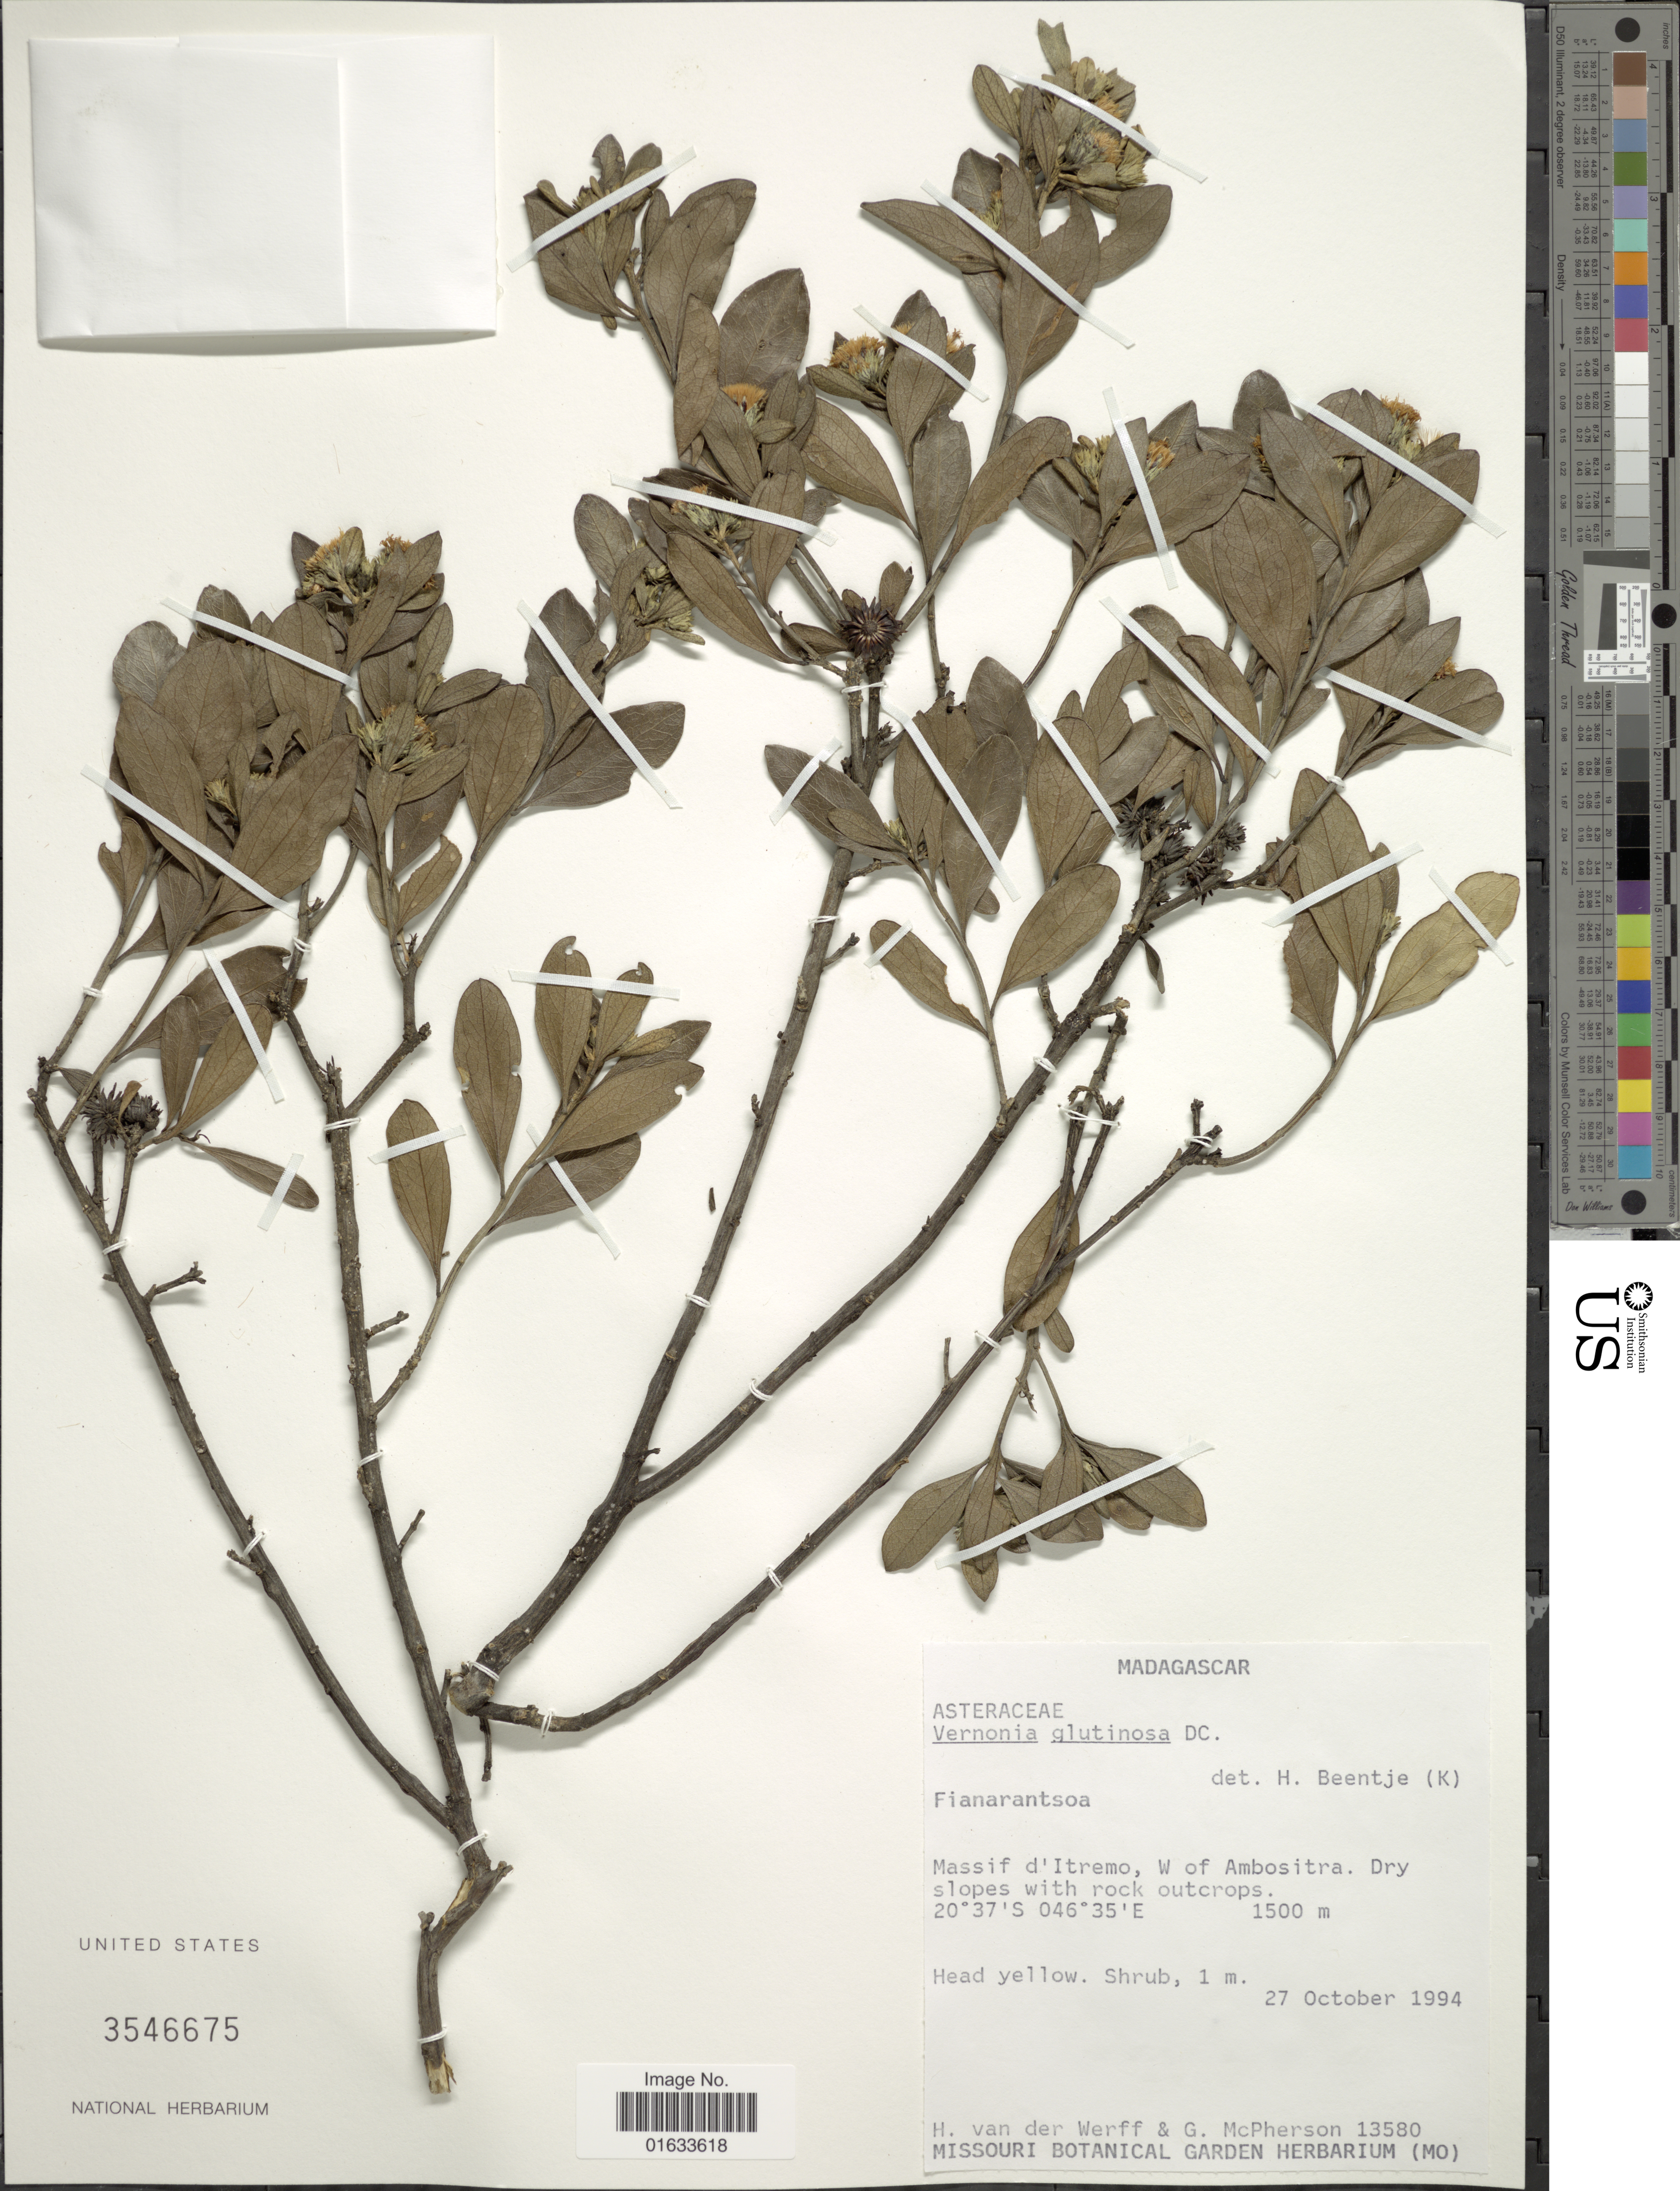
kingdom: Plantae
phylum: Tracheophyta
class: Magnoliopsida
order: Asterales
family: Asteraceae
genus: Distephanus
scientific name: Distephanus glutinosus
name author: (DC.) H. Rob. & B. Kahn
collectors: H. van der Werff & G. D. McPherson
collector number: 13580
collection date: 1994-10-27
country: Madagascar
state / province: Amoron'i Mania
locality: Fianarantsoa. Massif d'Itremo, W of Ambositra.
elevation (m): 1500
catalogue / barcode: US 3546675